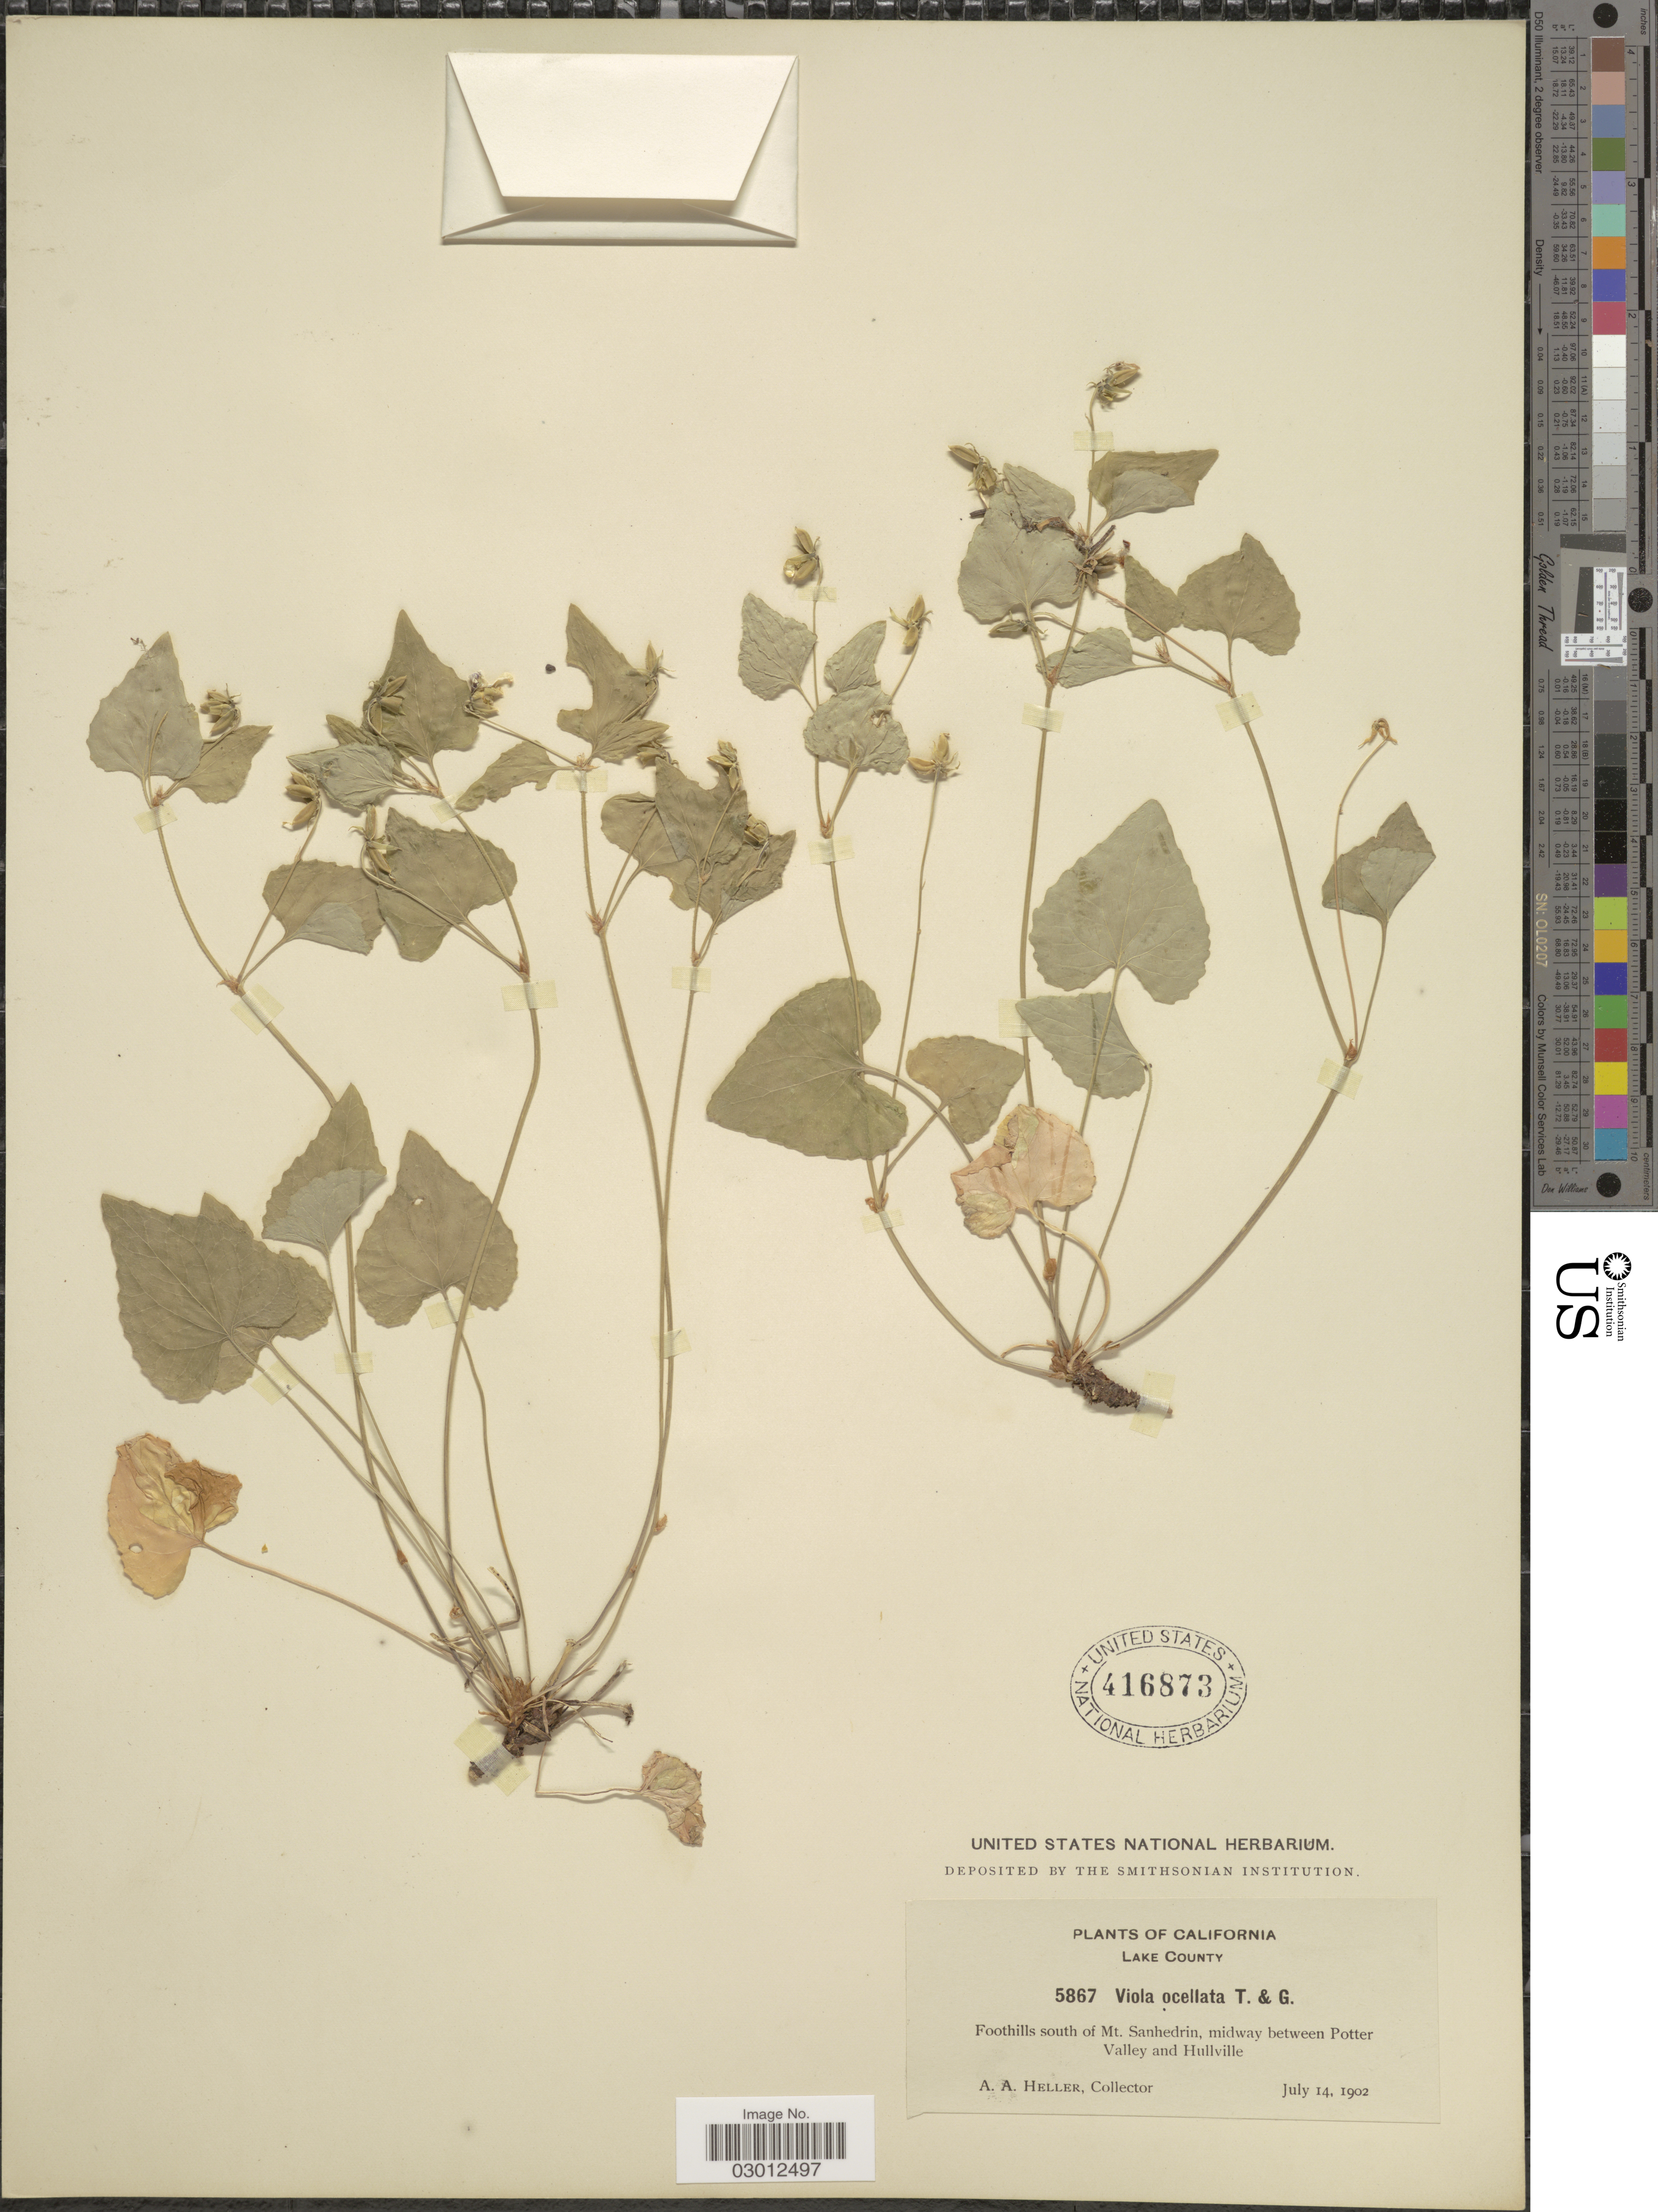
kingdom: Plantae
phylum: Tracheophyta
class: Magnoliopsida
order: Malpighiales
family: Violaceae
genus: Viola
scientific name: Viola ocellata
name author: Torr. & A. Gray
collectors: A. A. Heller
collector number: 5867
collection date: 1902-07-14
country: United States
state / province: California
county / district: Lake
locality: Lake County. Foothills south of Mt. Sanhedrin, midway between Potter Valley and Hullville.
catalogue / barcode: US 416873